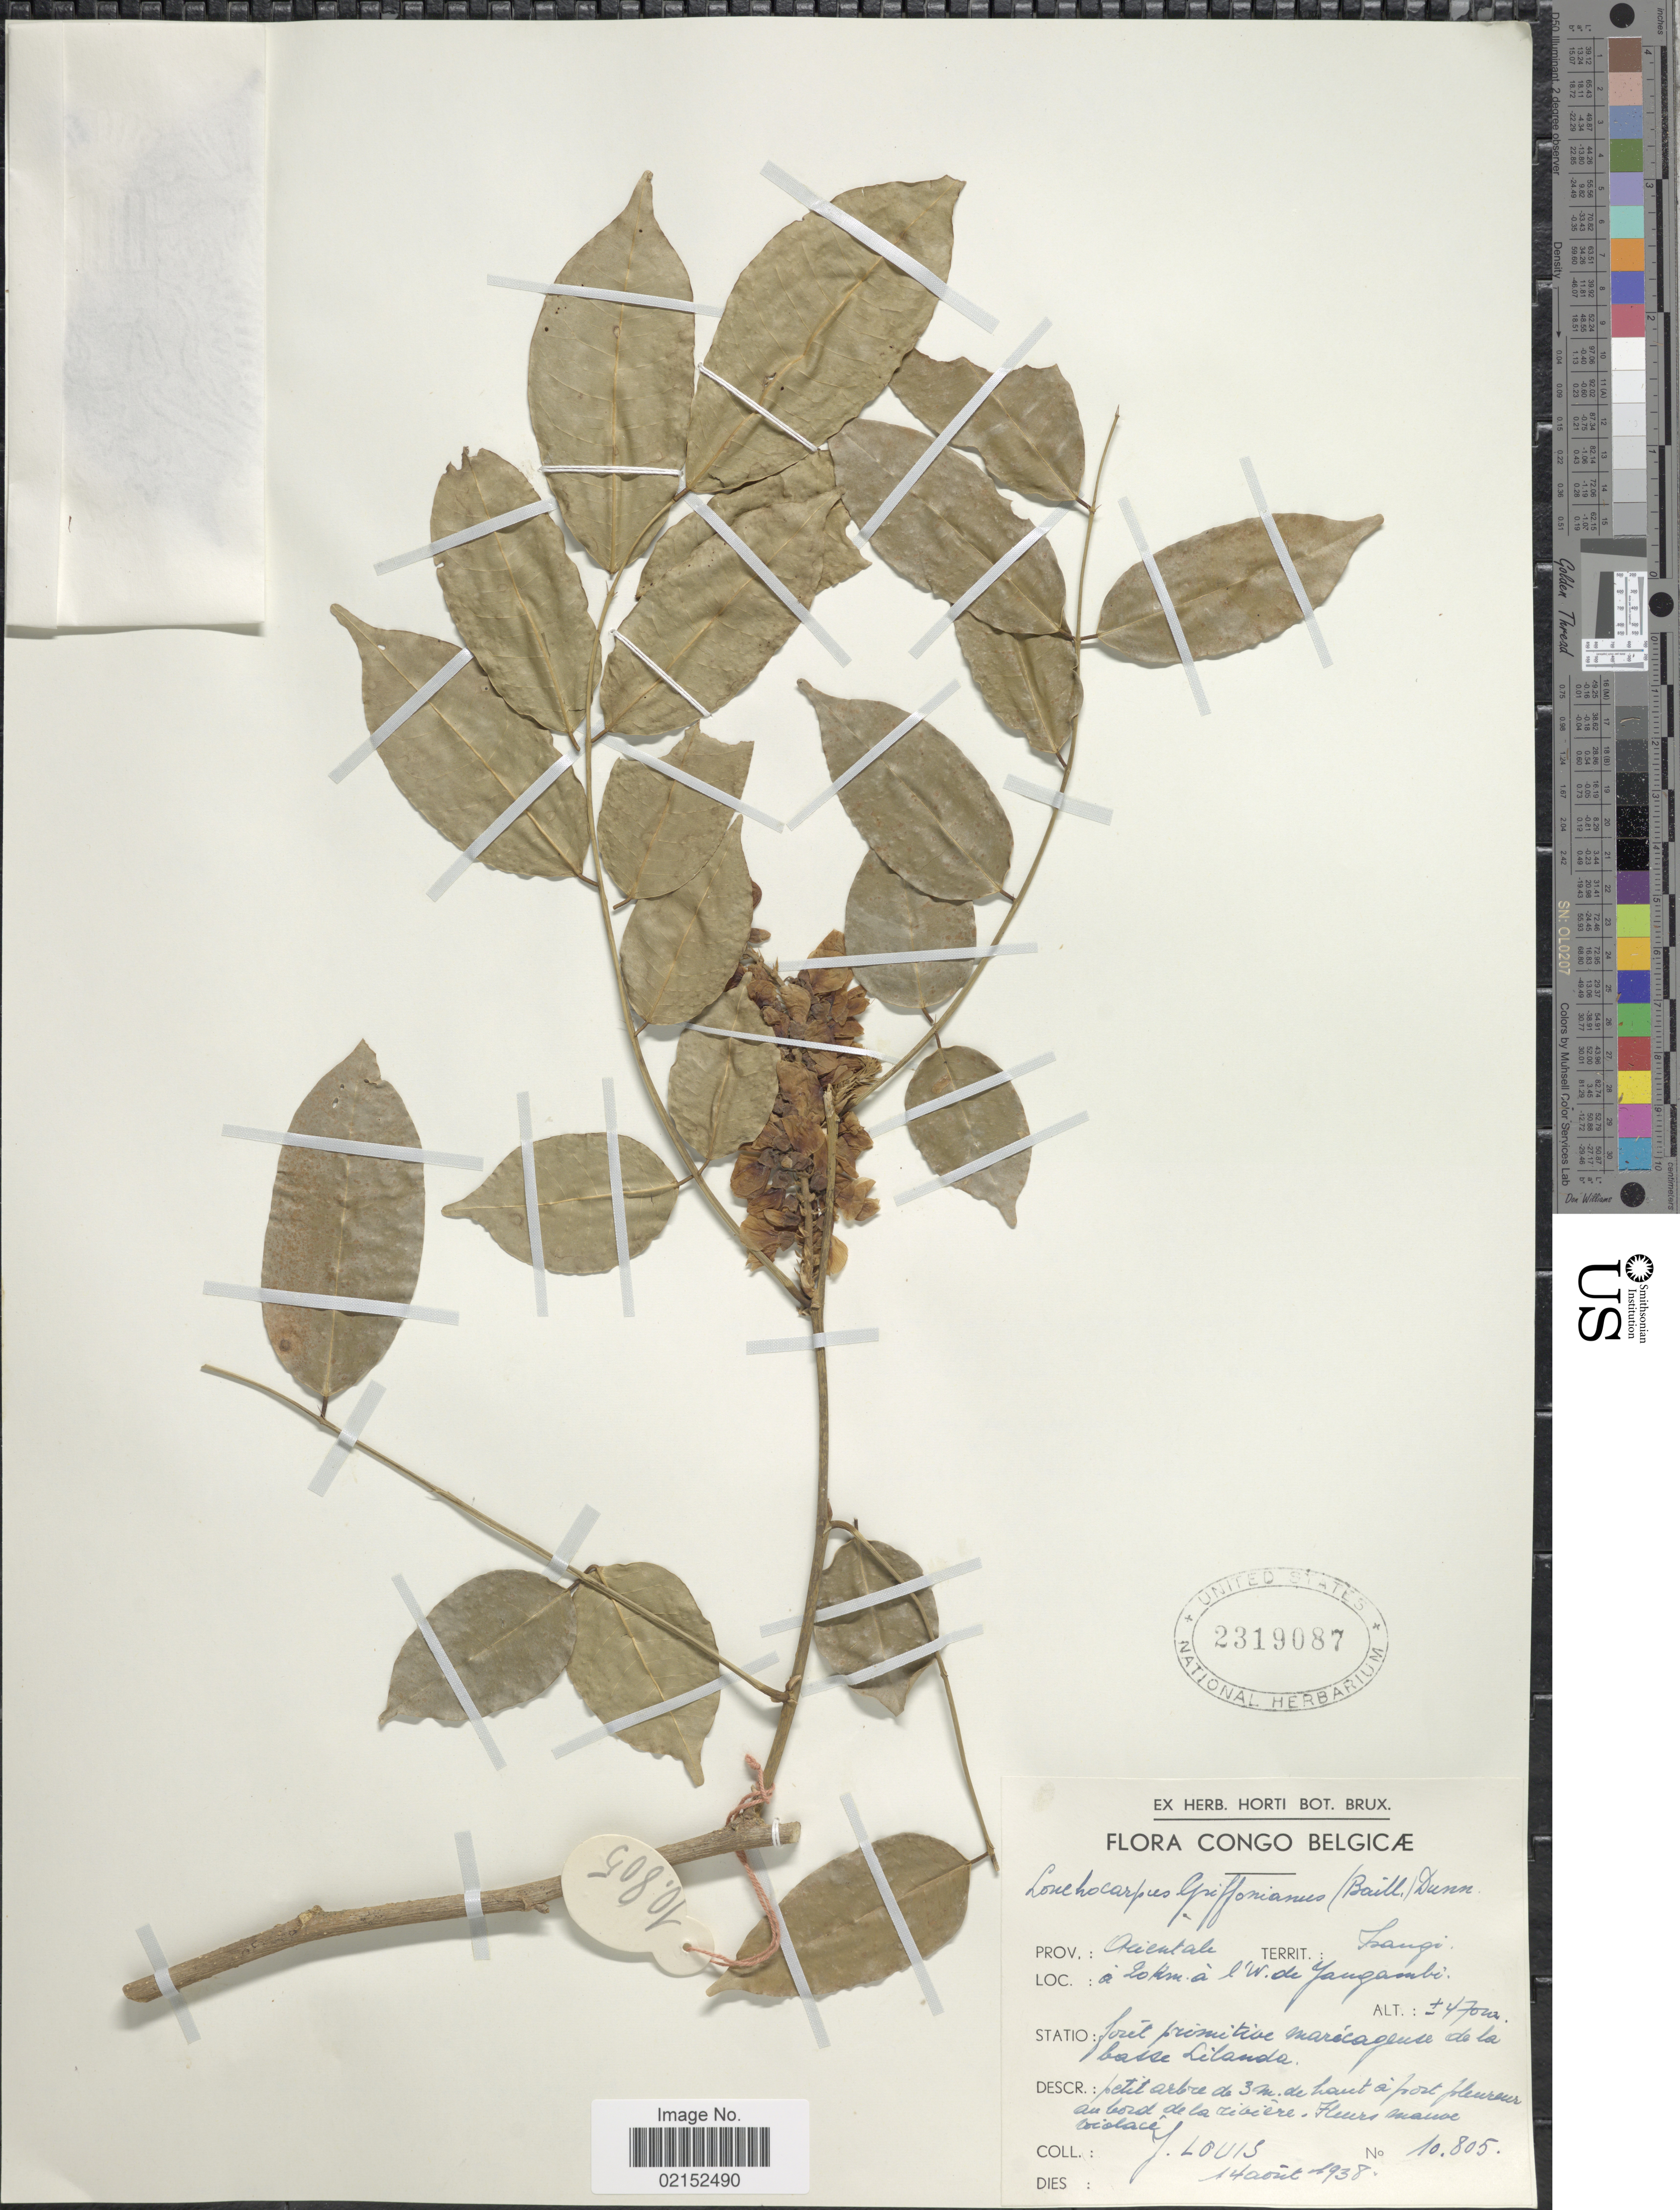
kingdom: Plantae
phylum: Tracheophyta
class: Magnoliopsida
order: Fabales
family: Fabaceae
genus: Lonchocarpus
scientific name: Lonchocarpus griffonianus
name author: Dunn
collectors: J. Louis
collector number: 10805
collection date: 1938-08-14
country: Congo, Democratic Republic of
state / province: Tshopo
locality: Congo Belgicae. Territ. Isangi. a 20 km a l W de Yangambi.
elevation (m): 470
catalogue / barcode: US 2319087